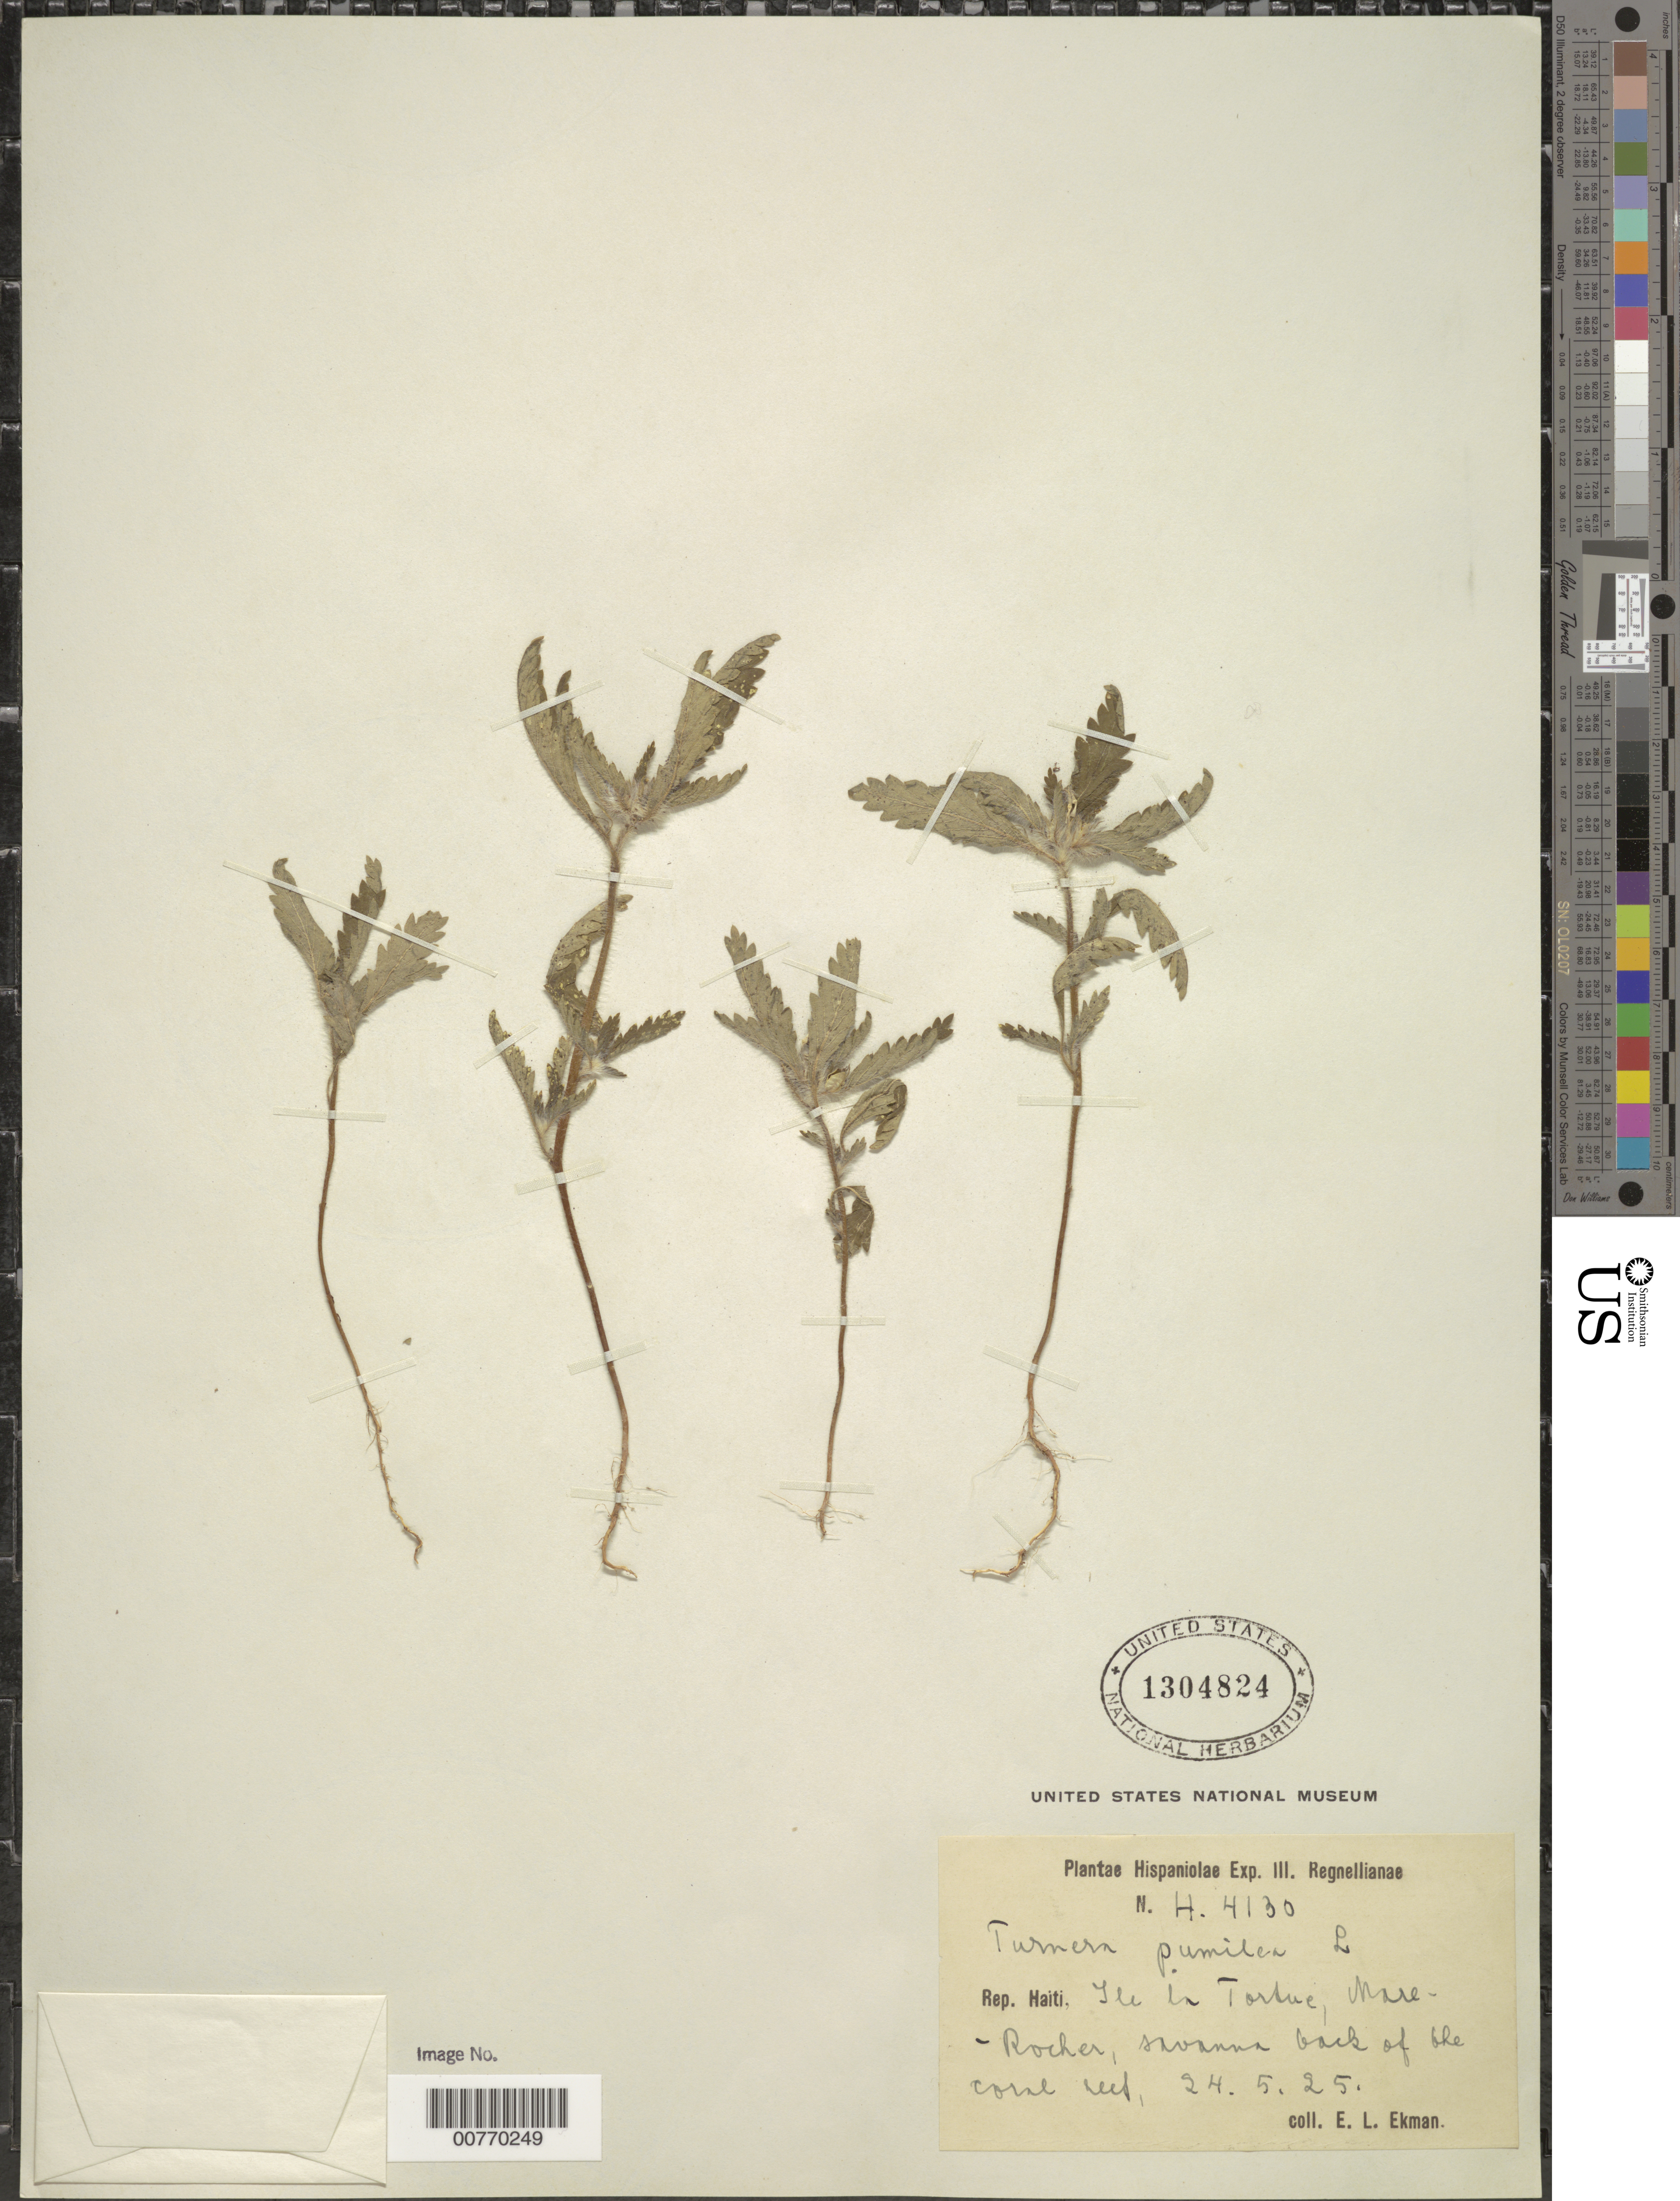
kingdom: Plantae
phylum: Tracheophyta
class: Magnoliopsida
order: Malpighiales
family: Turneraceae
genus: Turnera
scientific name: Turnera pumilea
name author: L.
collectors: E. L. Ekman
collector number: H 4130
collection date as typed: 24 May 1925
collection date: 1925-05-24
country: Haiti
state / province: Nord-Óuest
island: Île de la Tortue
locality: Ile la Tortue, Nore-Rocher.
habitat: Savannah back of the "corne reef".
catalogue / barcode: US 1304824